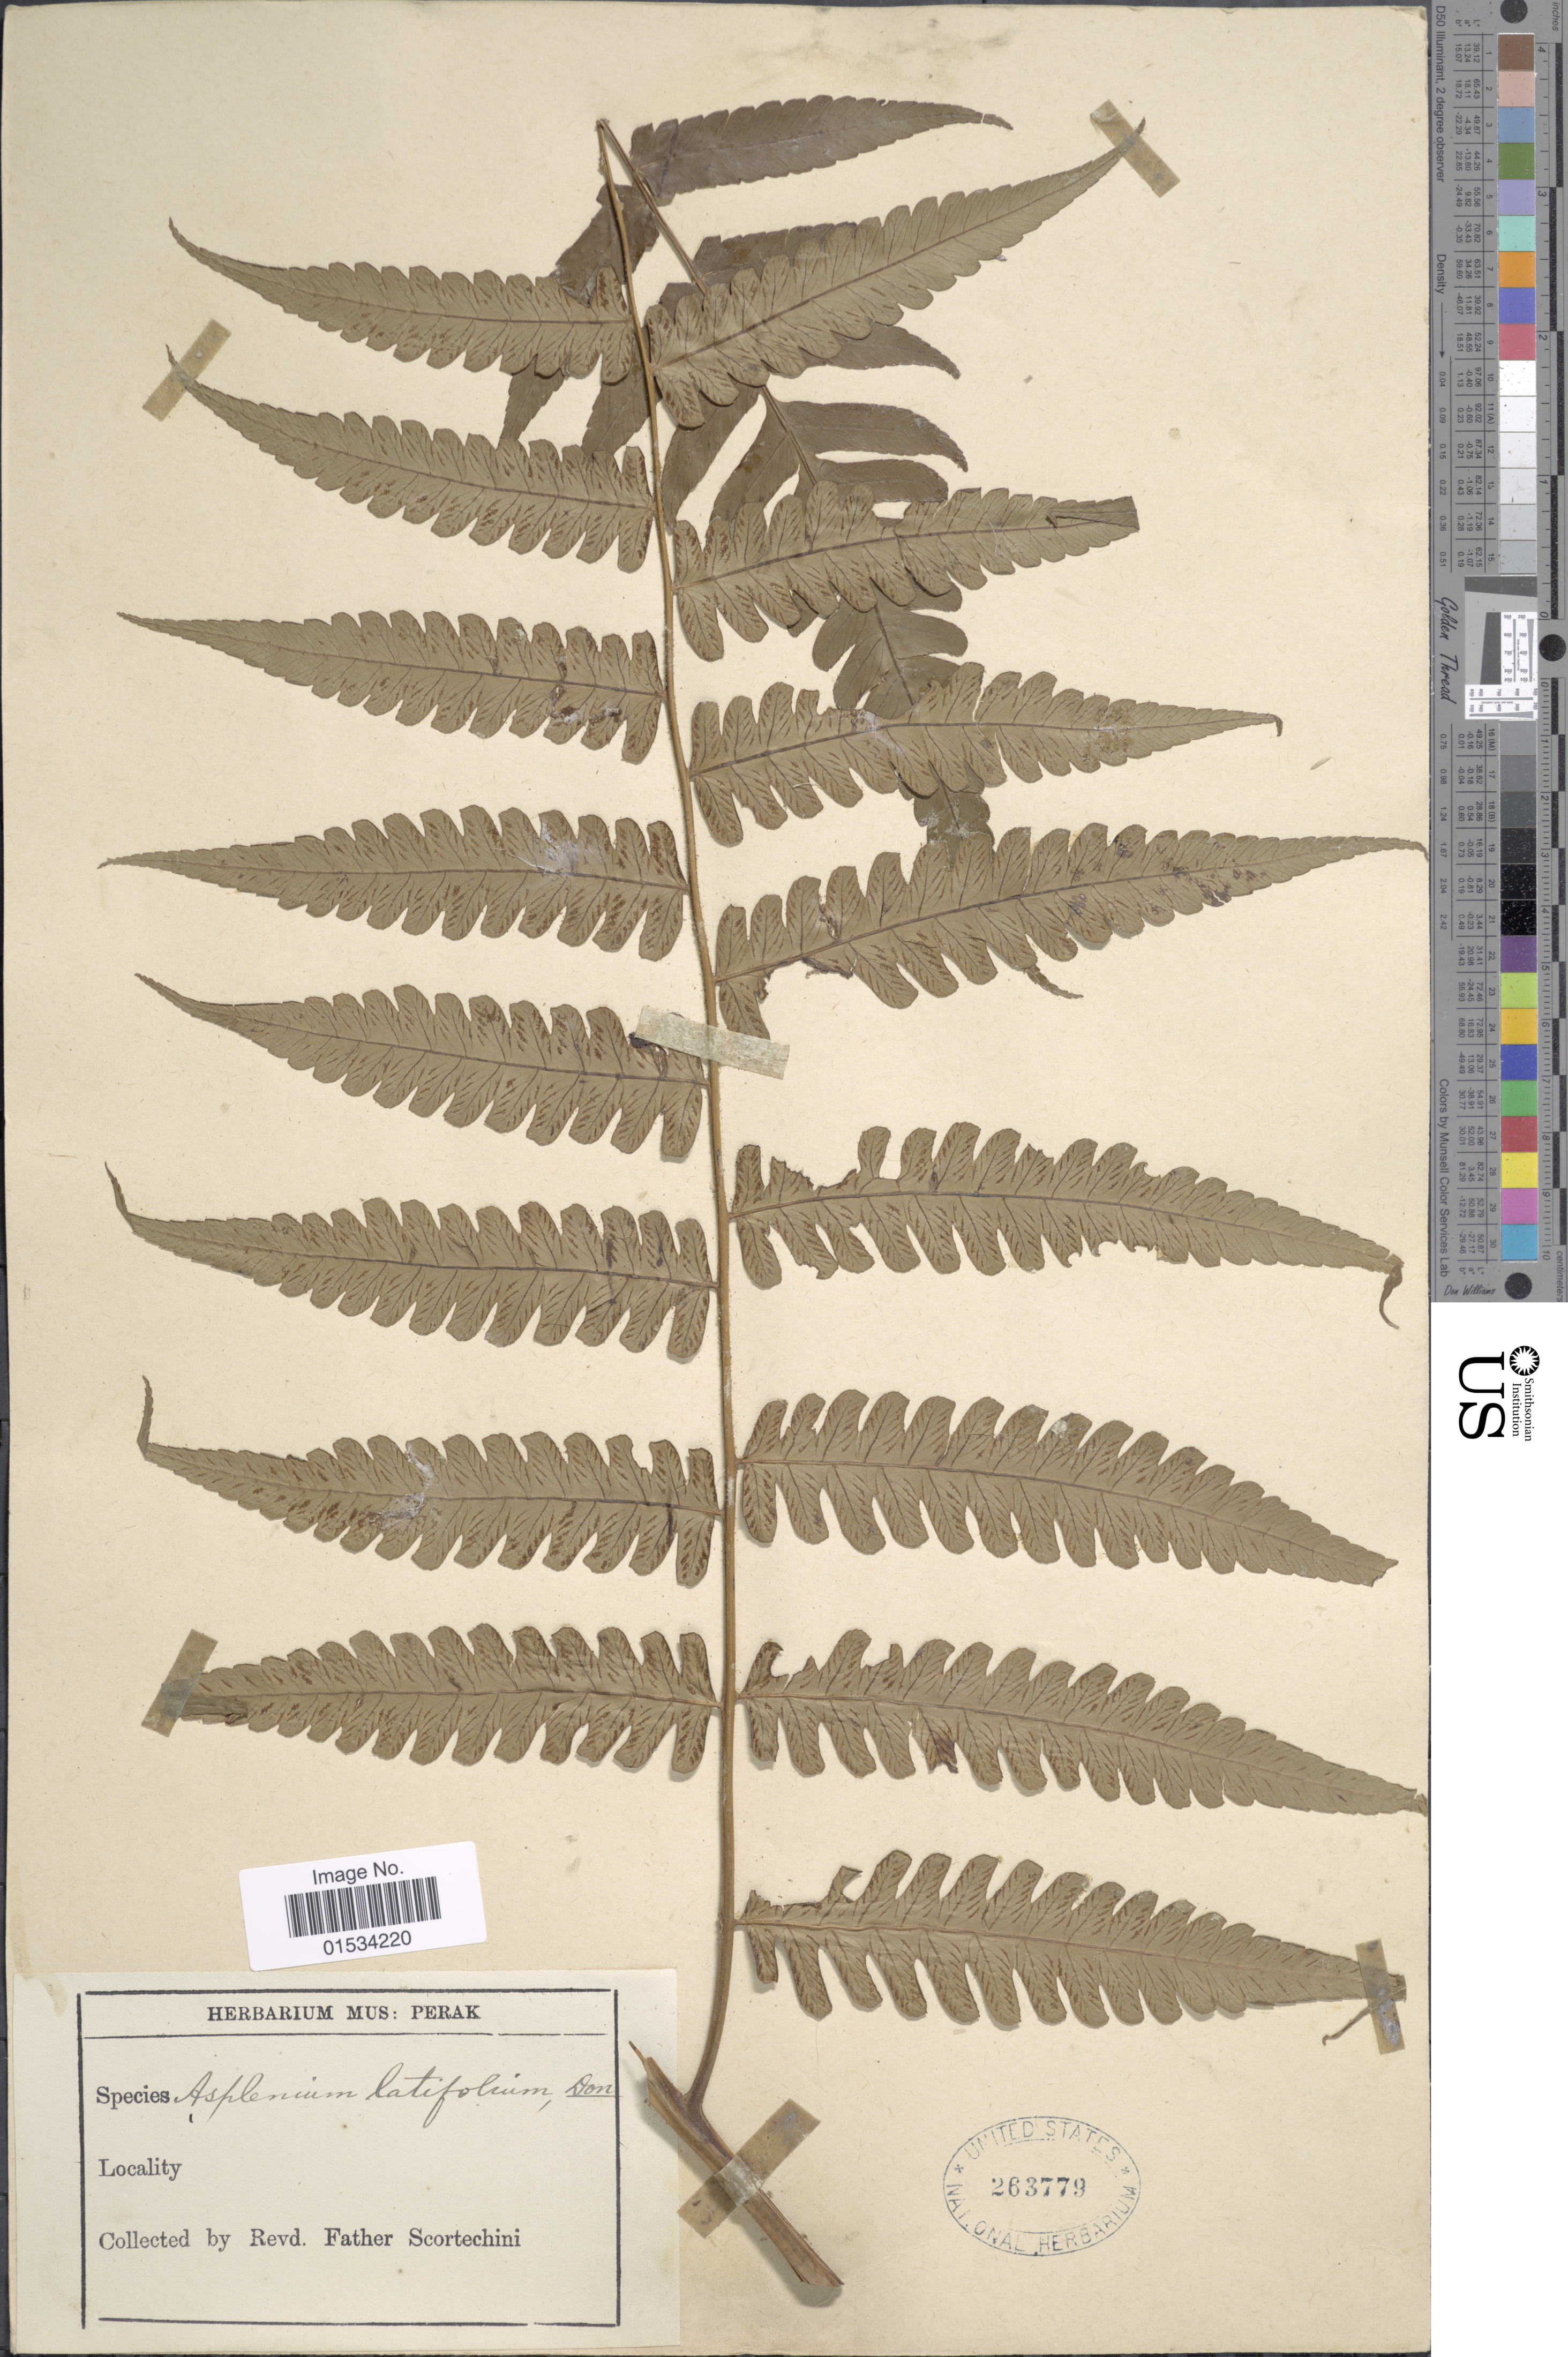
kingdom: Plantae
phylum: Tracheophyta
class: Polypodiopsida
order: Polypodiales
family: Athyriaceae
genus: Diplazium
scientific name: Diplazium polypodioides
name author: Blume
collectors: Fr. Scortechini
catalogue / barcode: US 263779